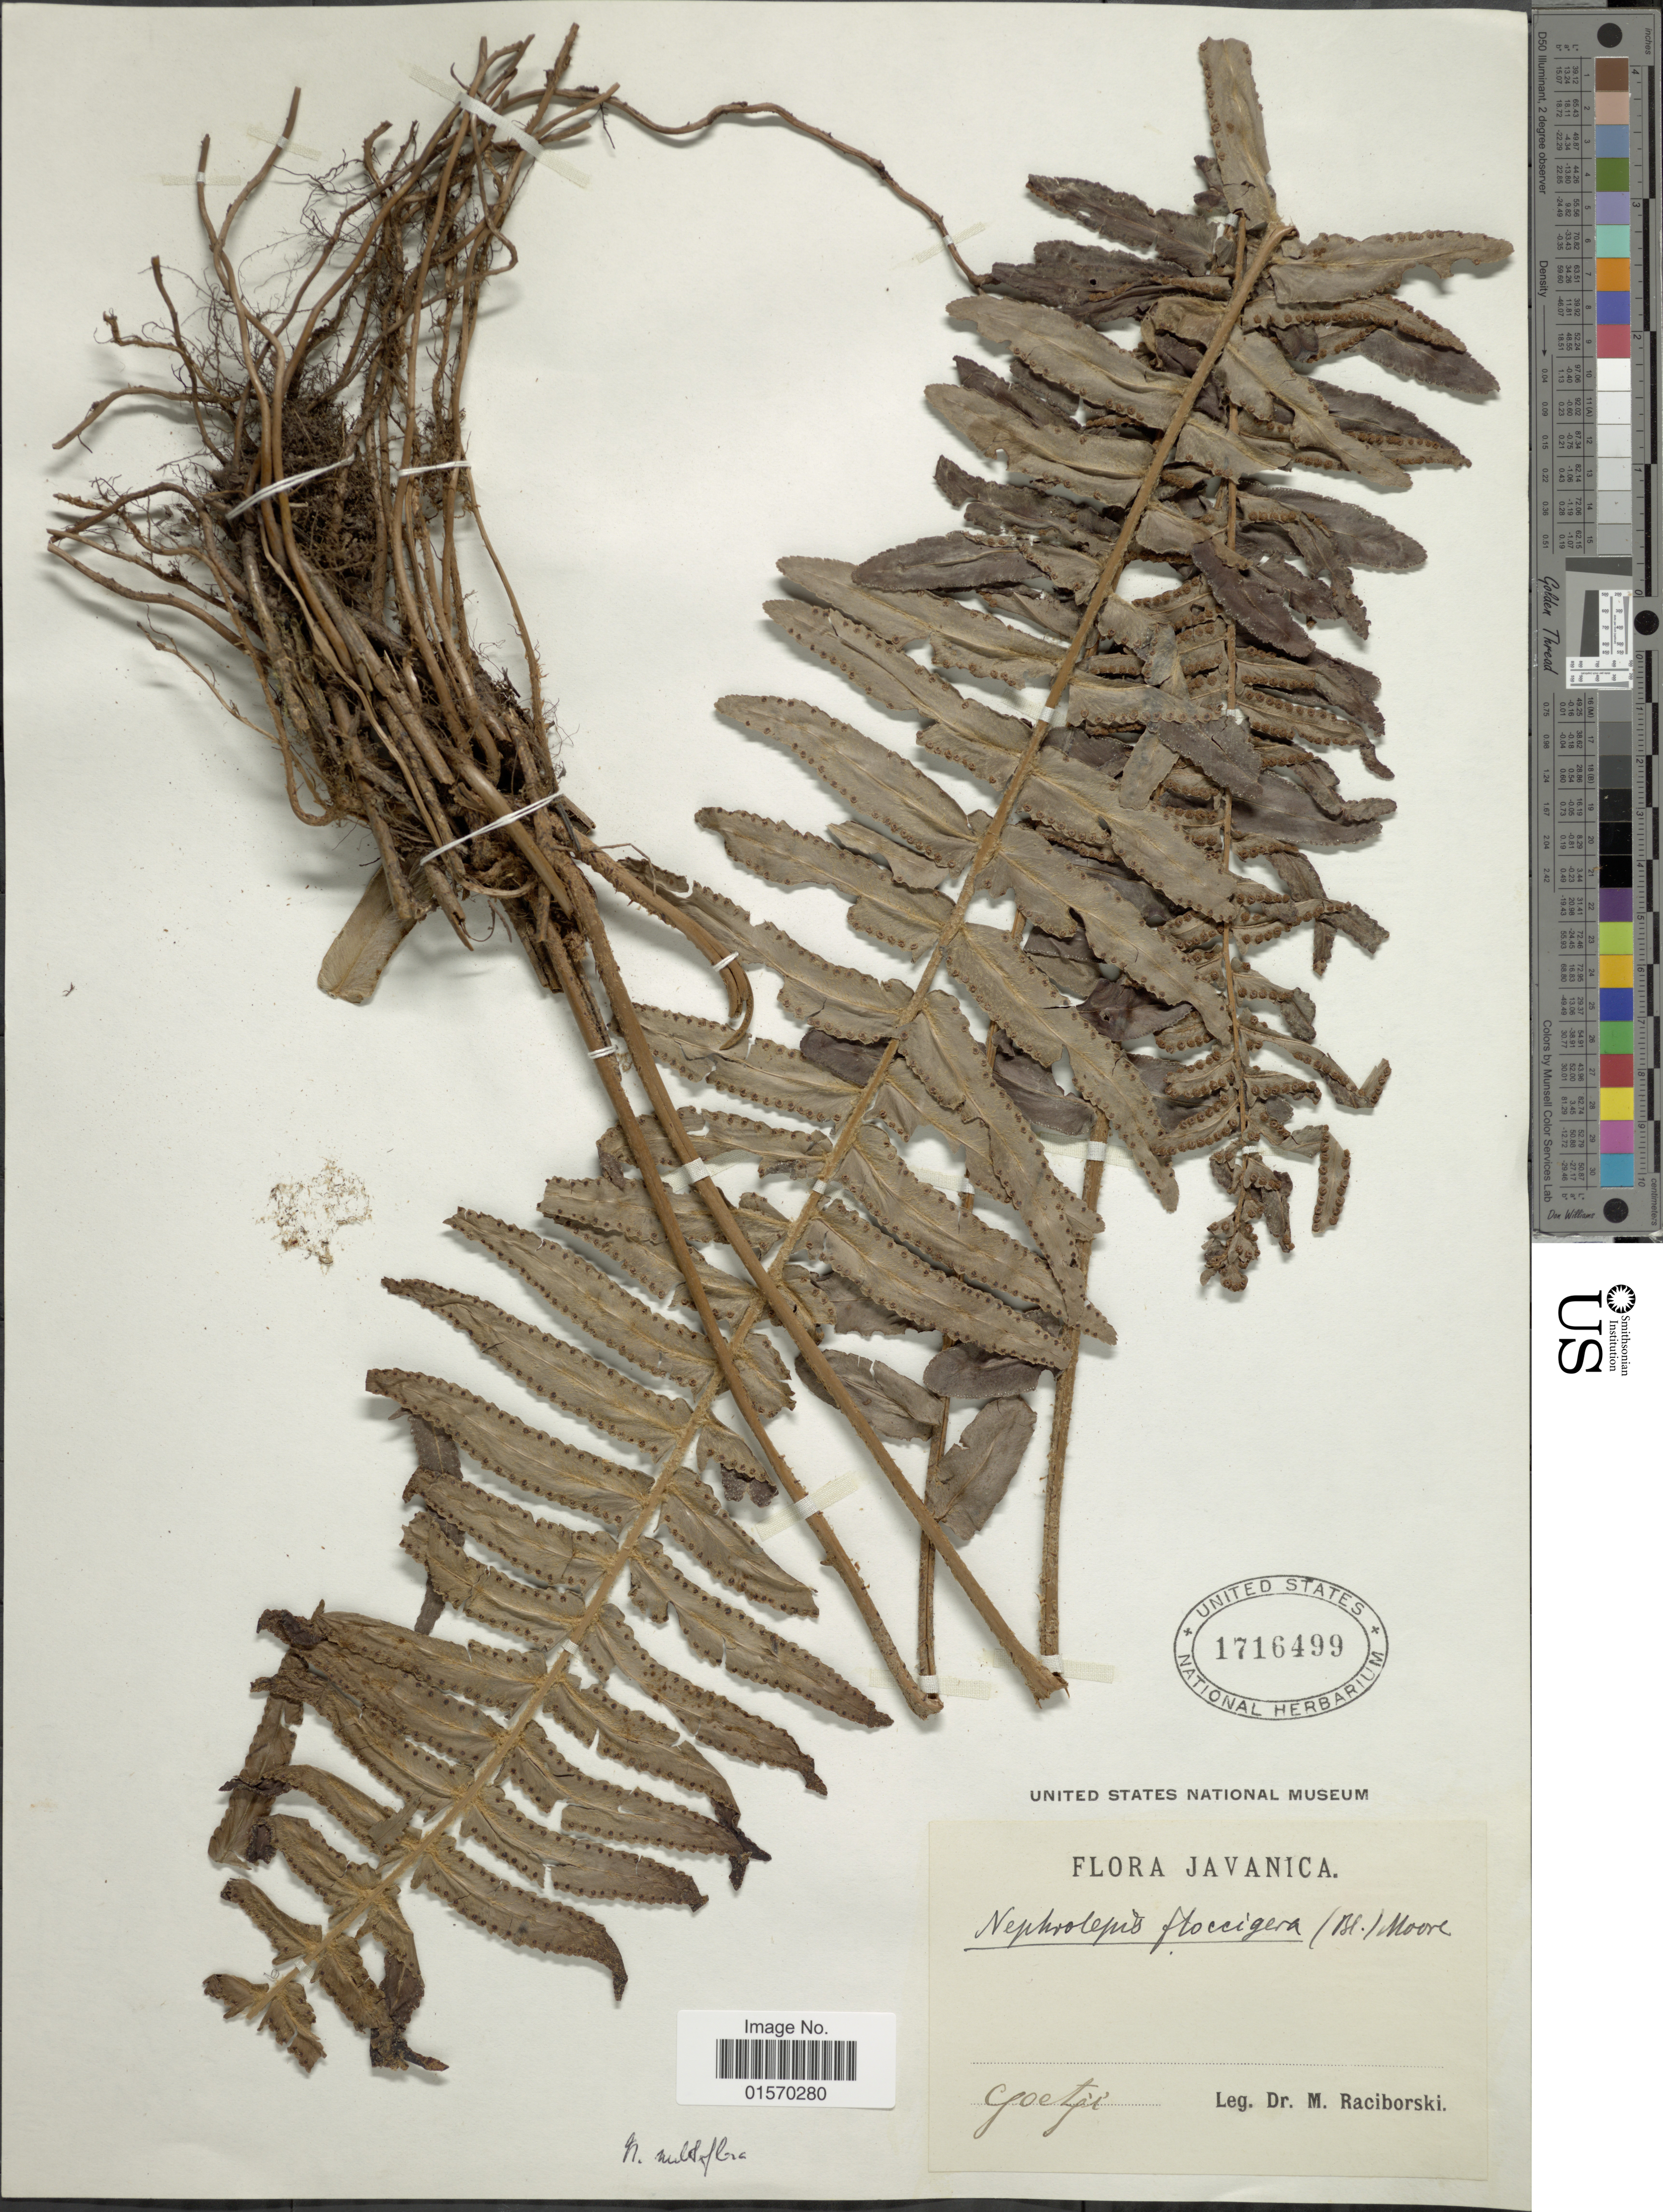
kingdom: Plantae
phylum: Tracheophyta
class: Polypodiopsida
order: Polypodiales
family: Nephrolepidaceae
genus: Nephrolepis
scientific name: Nephrolepis multiflora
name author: (Roxb.) F.M. Jarrett ex C.V. Morton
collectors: M. Raciborski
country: Indonesia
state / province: Java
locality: Goetji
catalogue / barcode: US 1716499